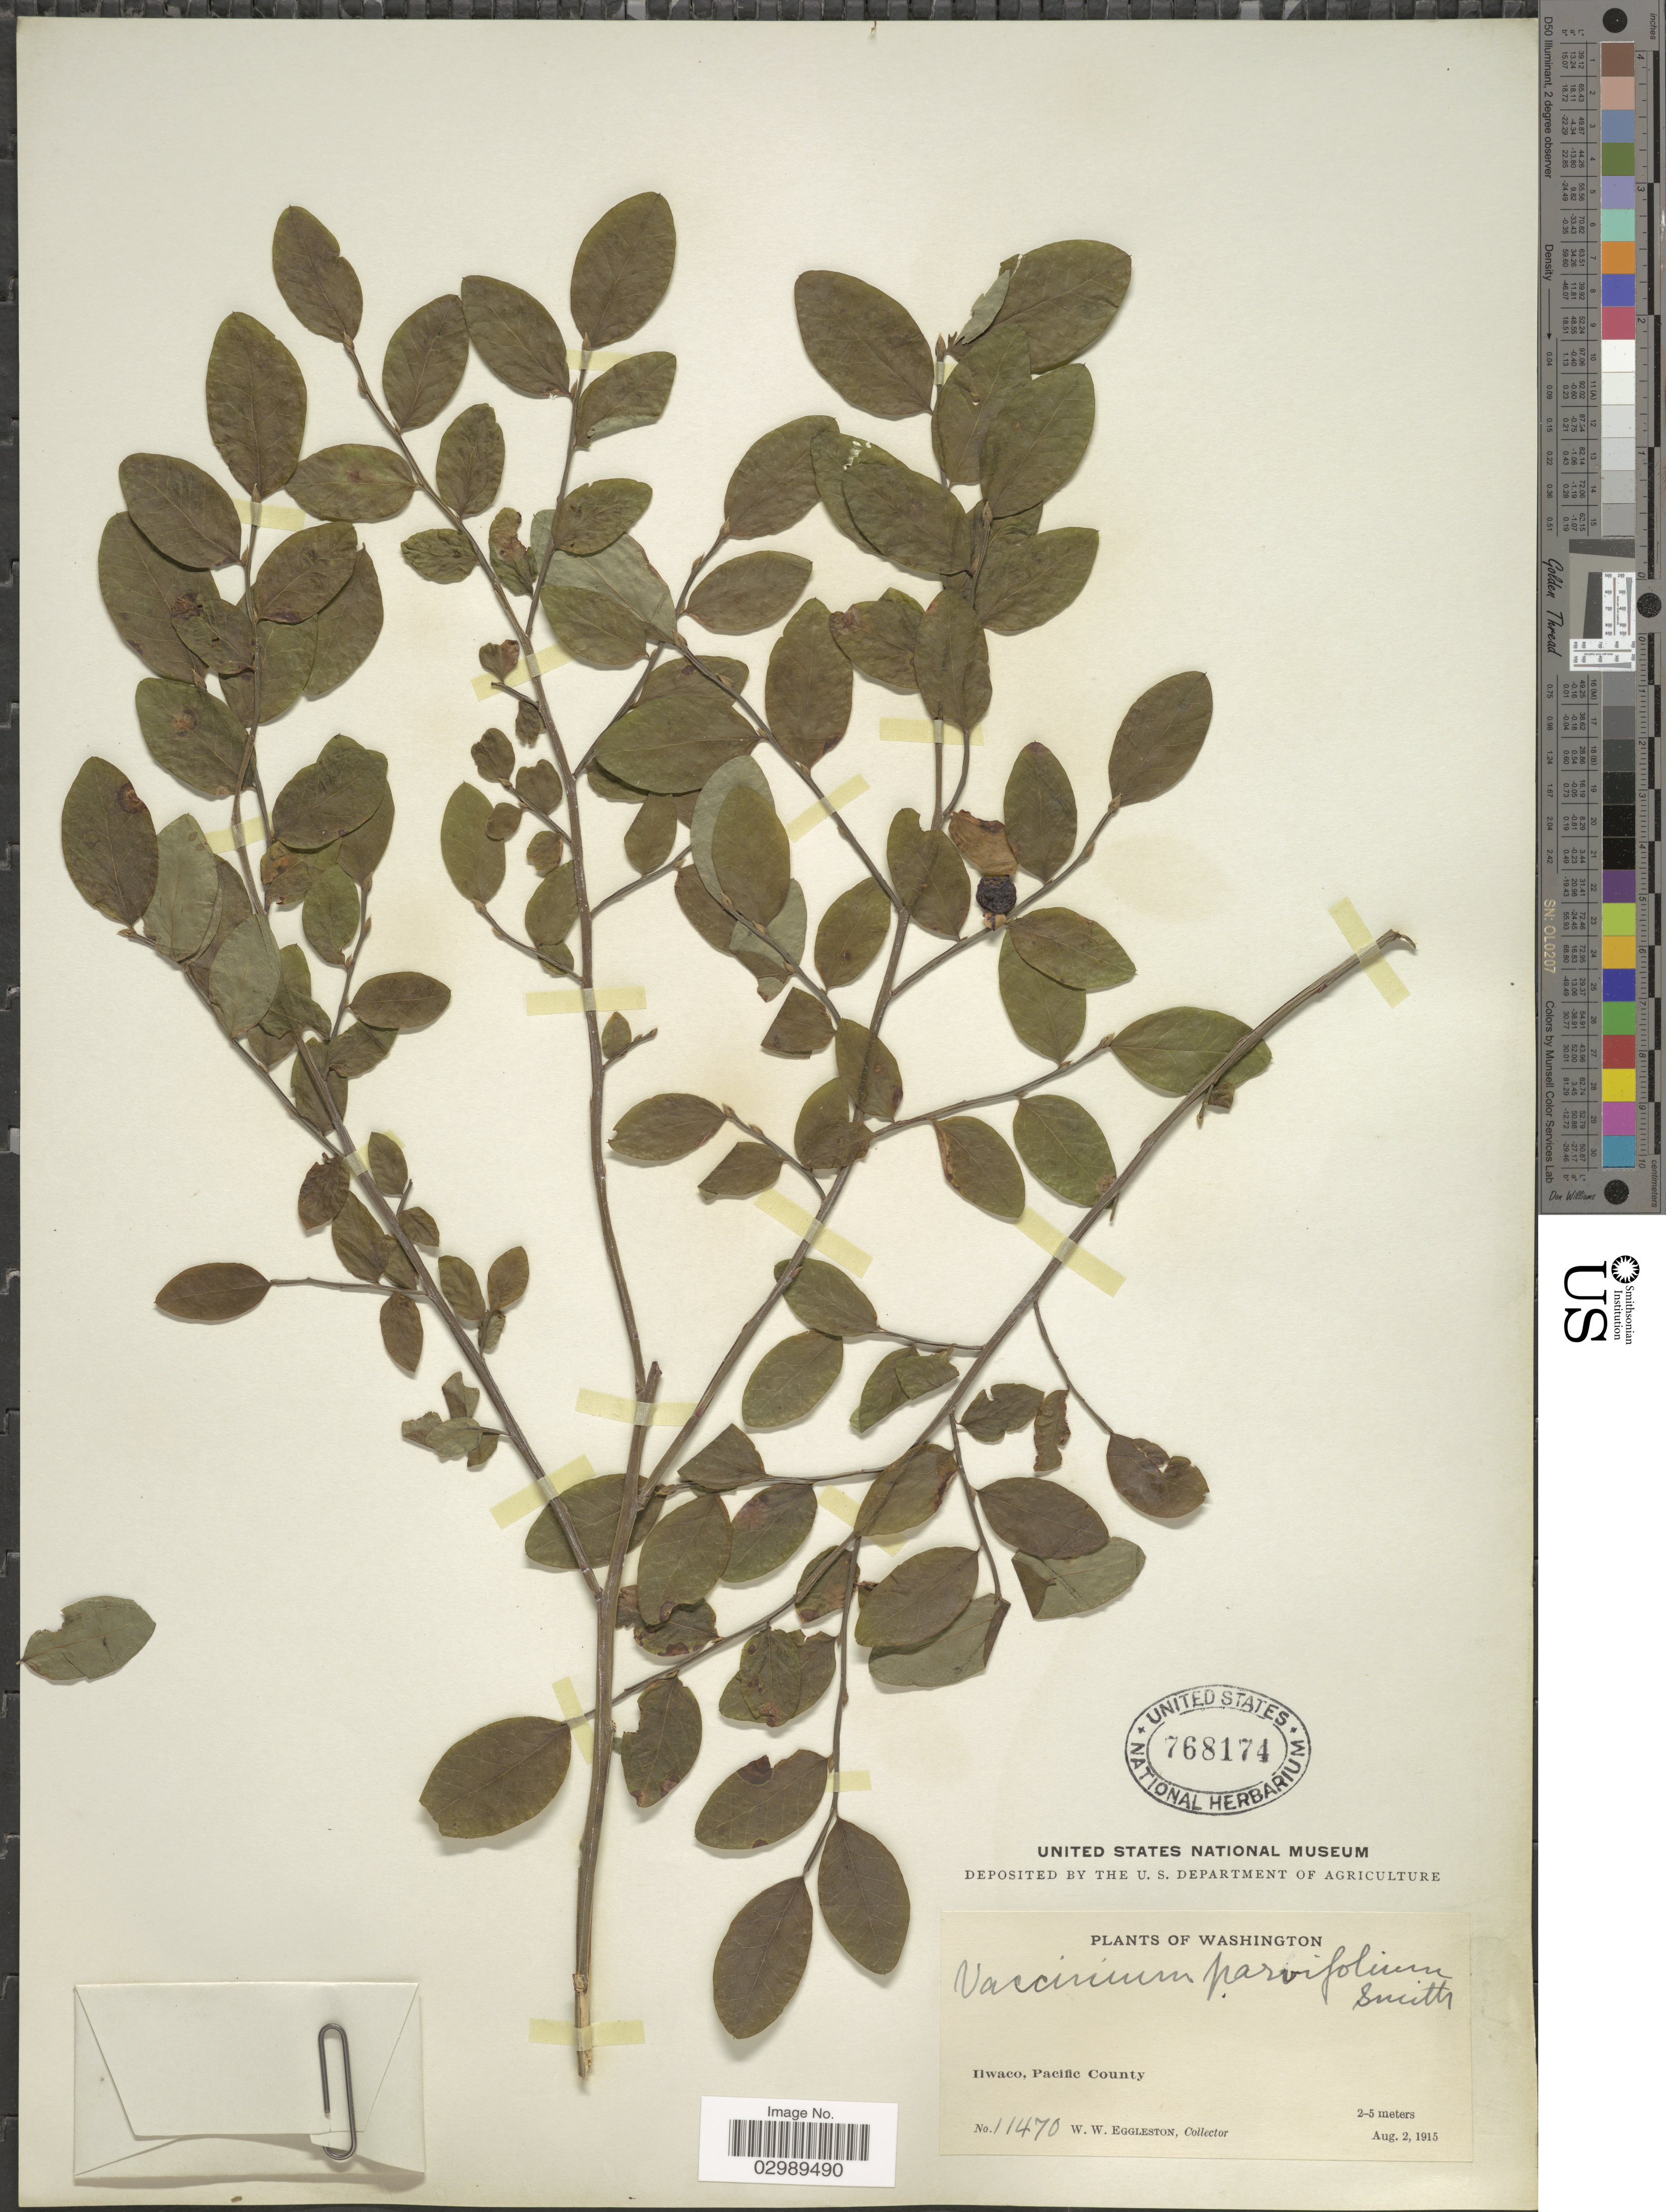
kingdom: Plantae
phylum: Tracheophyta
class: Magnoliopsida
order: Ericales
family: Ericaceae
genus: Vaccinium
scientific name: Vaccinium parvifolium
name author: Small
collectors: W. W. Eggleston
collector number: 11470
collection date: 1915-08-02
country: United States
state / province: Washington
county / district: Pacific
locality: Ilwaco, Pacific County.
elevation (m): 2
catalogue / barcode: US 768174